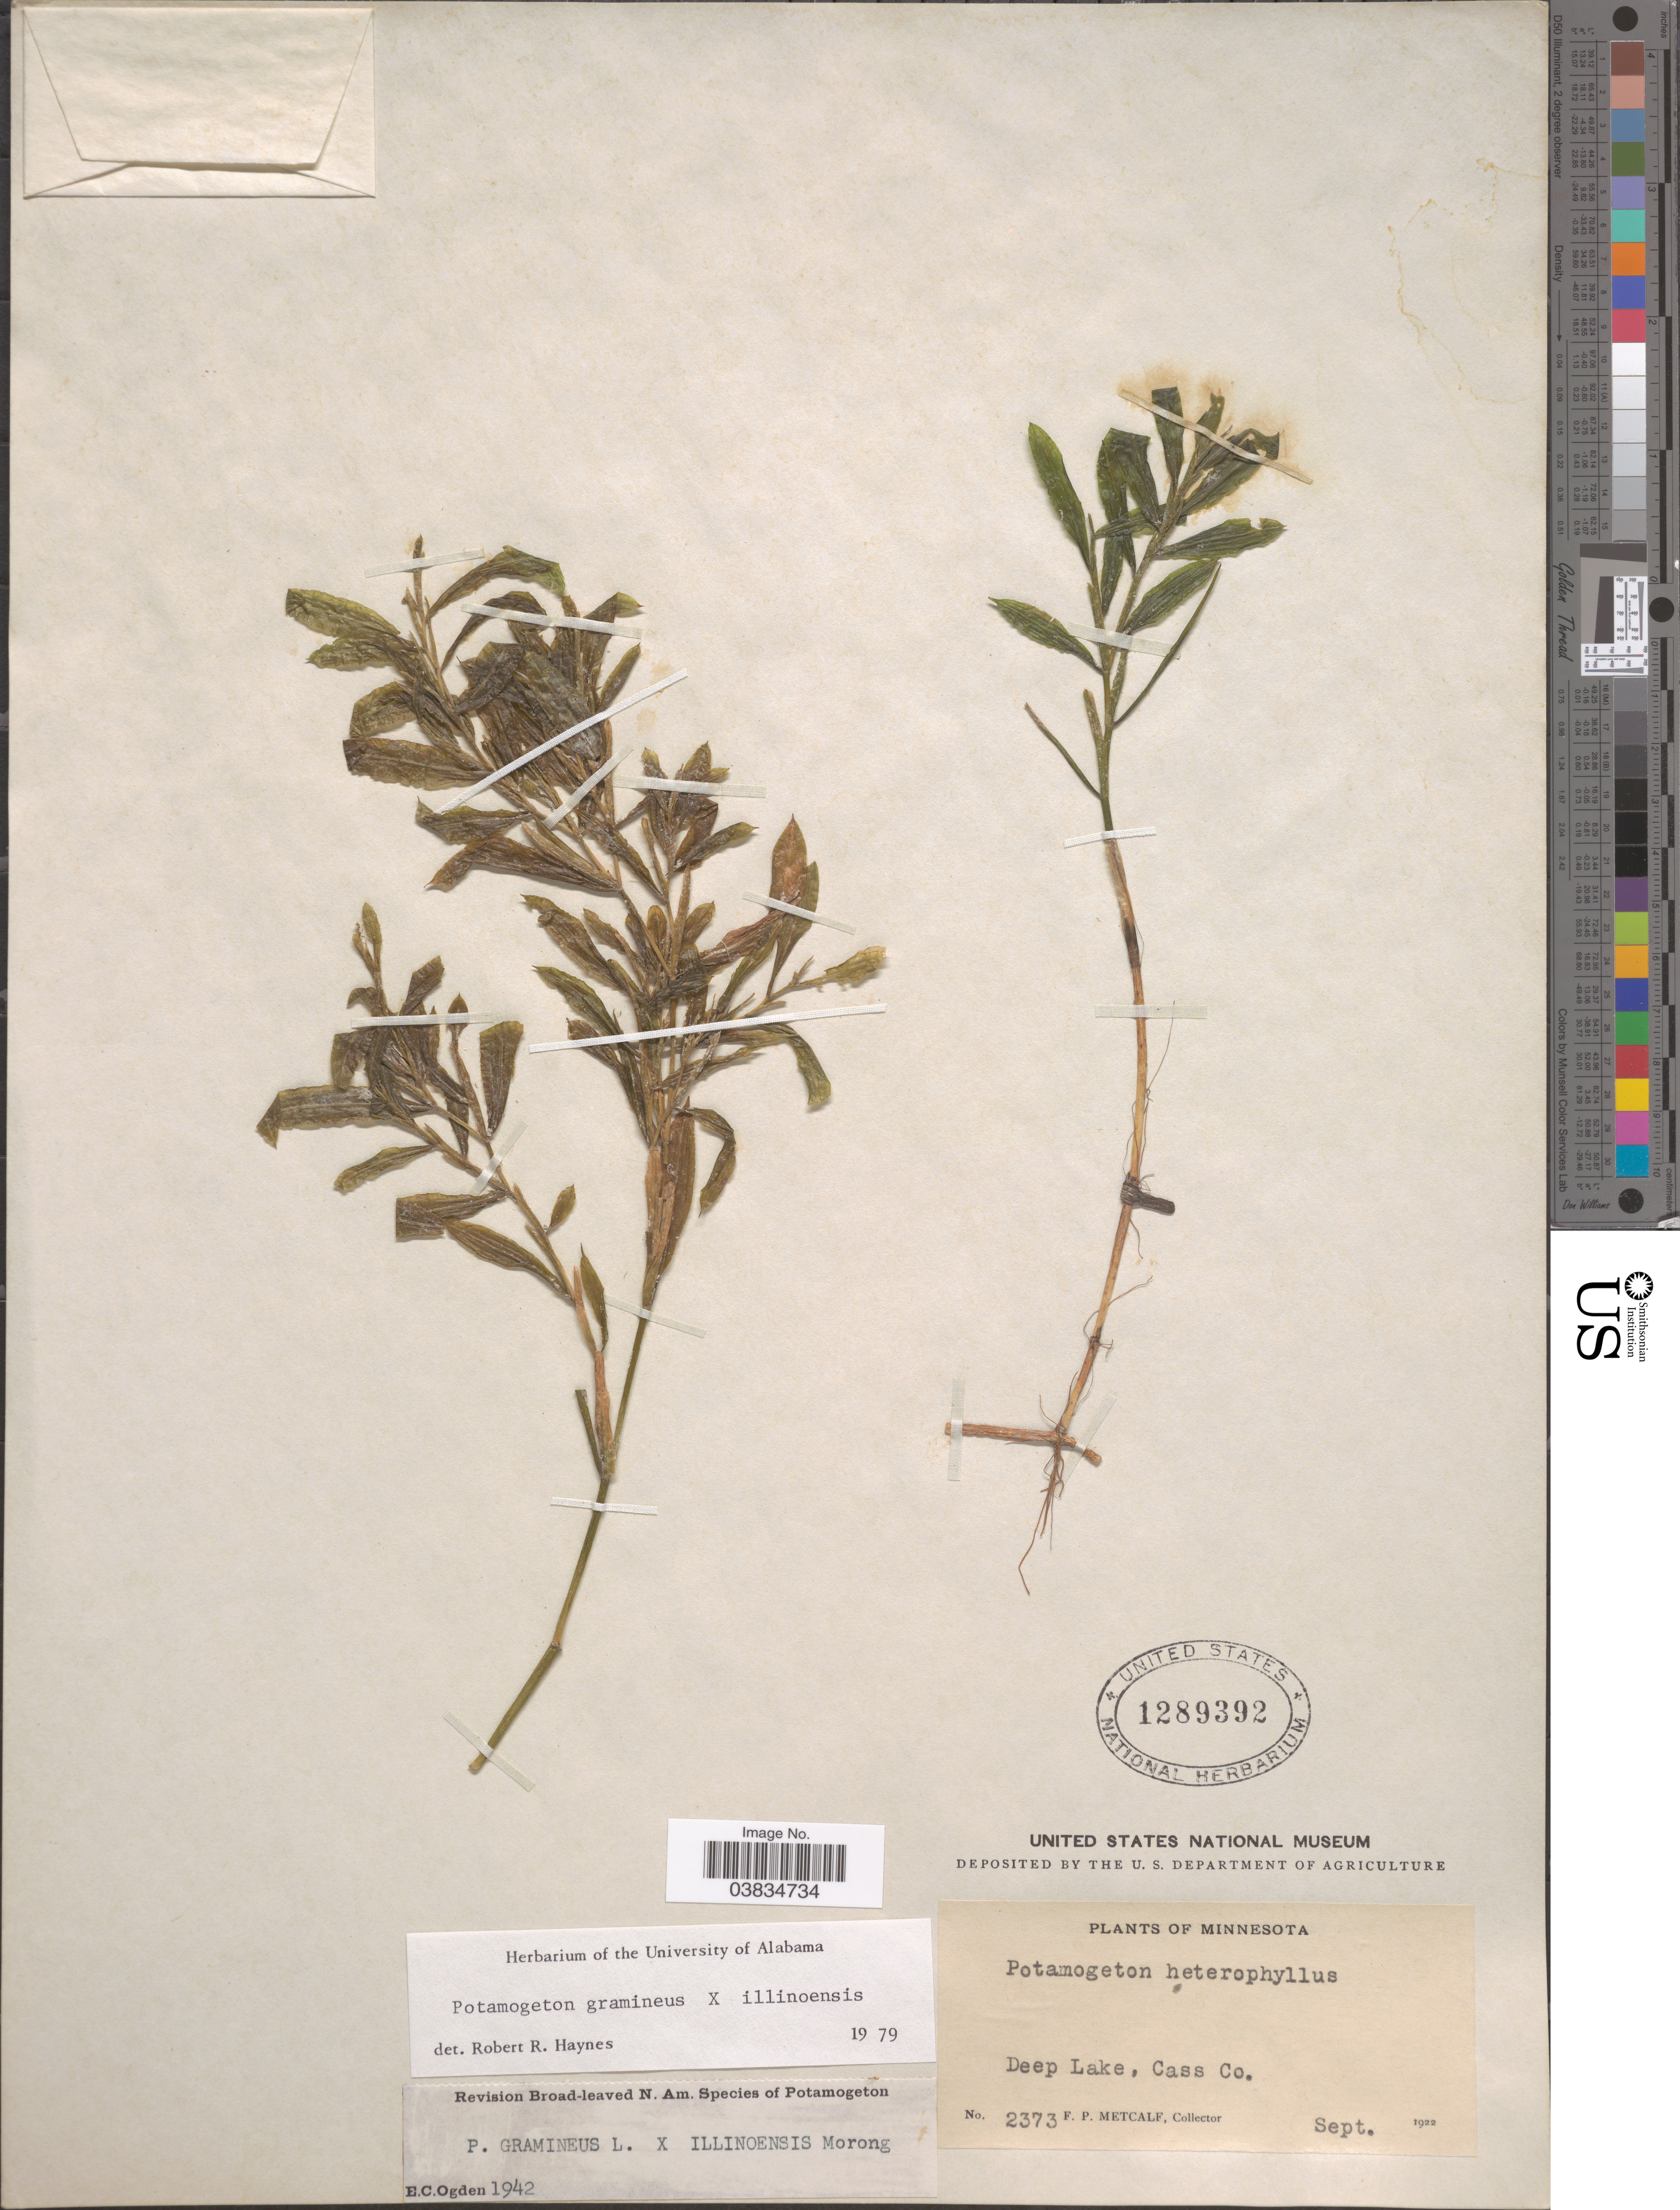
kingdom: Plantae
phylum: Tracheophyta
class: Liliopsida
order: Alismatales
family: Potamogetonaceae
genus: Potamogeton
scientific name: Potamogeton gramineus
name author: L.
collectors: F. Metcalf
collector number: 2373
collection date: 1922-09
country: United States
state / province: Minnesota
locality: Deep Lake, Cass Co.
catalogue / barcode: US 1289392